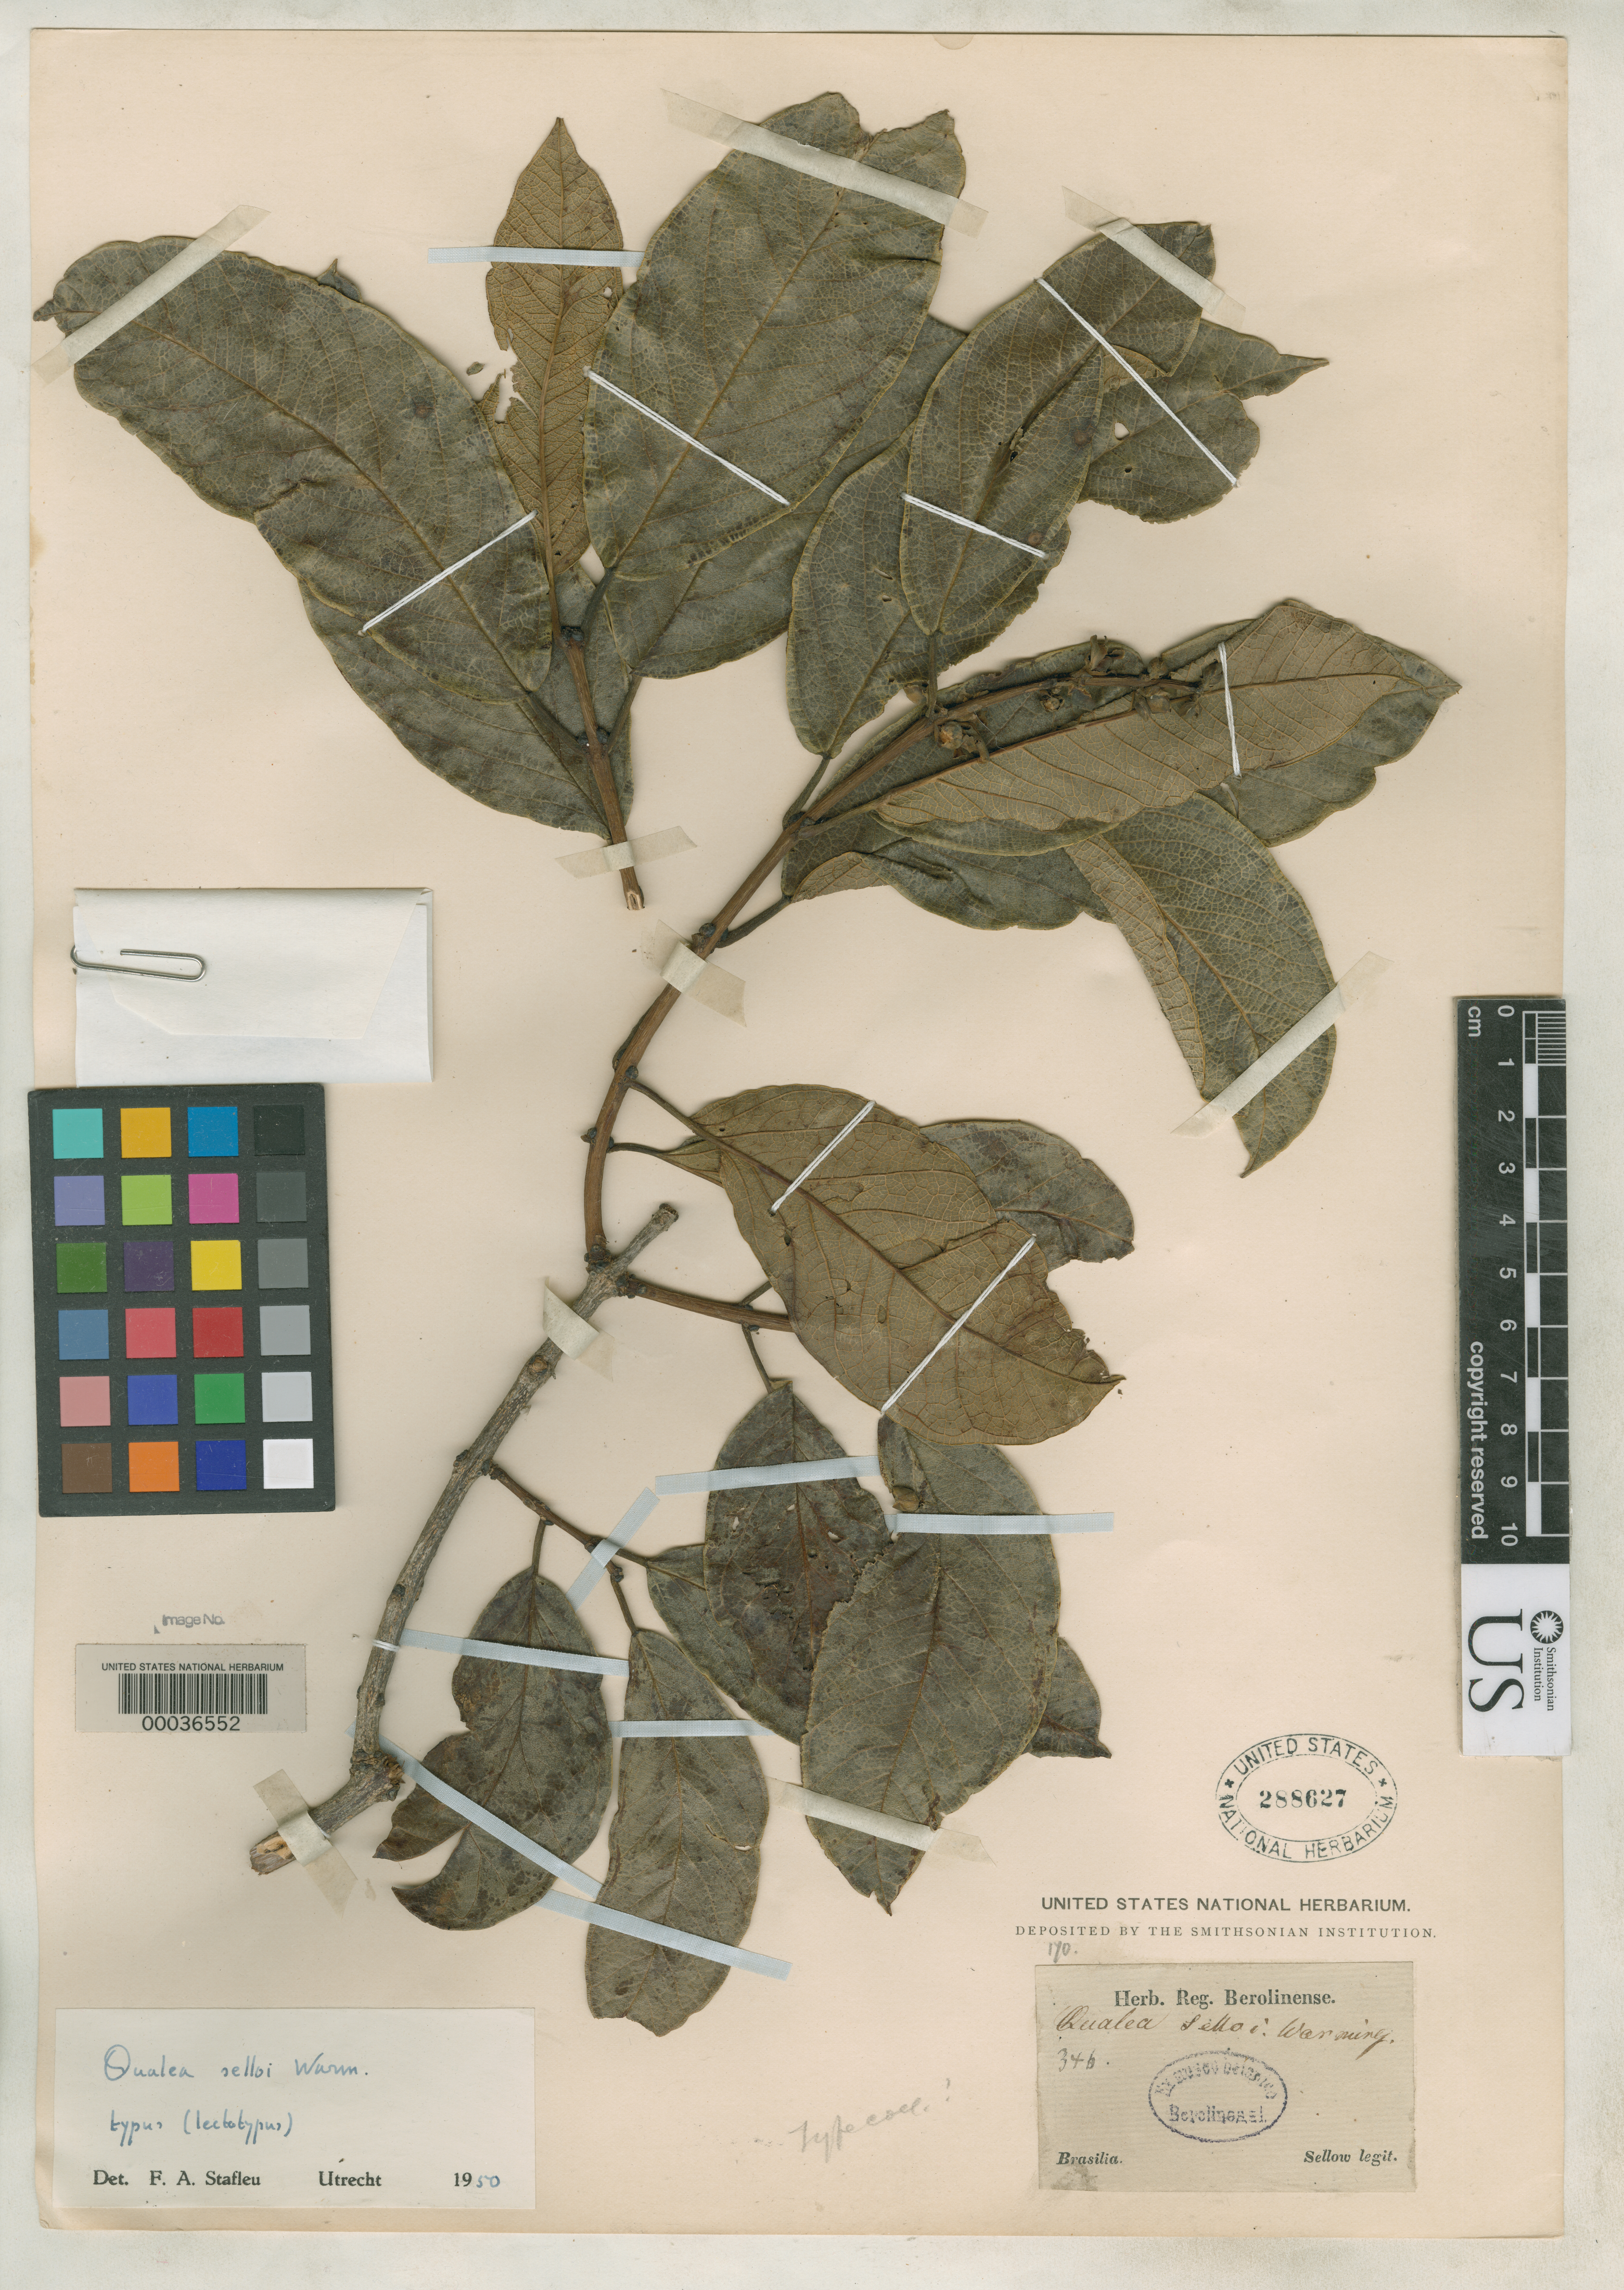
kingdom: Plantae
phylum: Tracheophyta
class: Magnoliopsida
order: Myrtales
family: Vochysiaceae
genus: Qualea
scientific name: Qualea selloi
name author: Warm.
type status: Lectotype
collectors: F. Sellow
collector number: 34b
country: Brazil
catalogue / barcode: US 288627